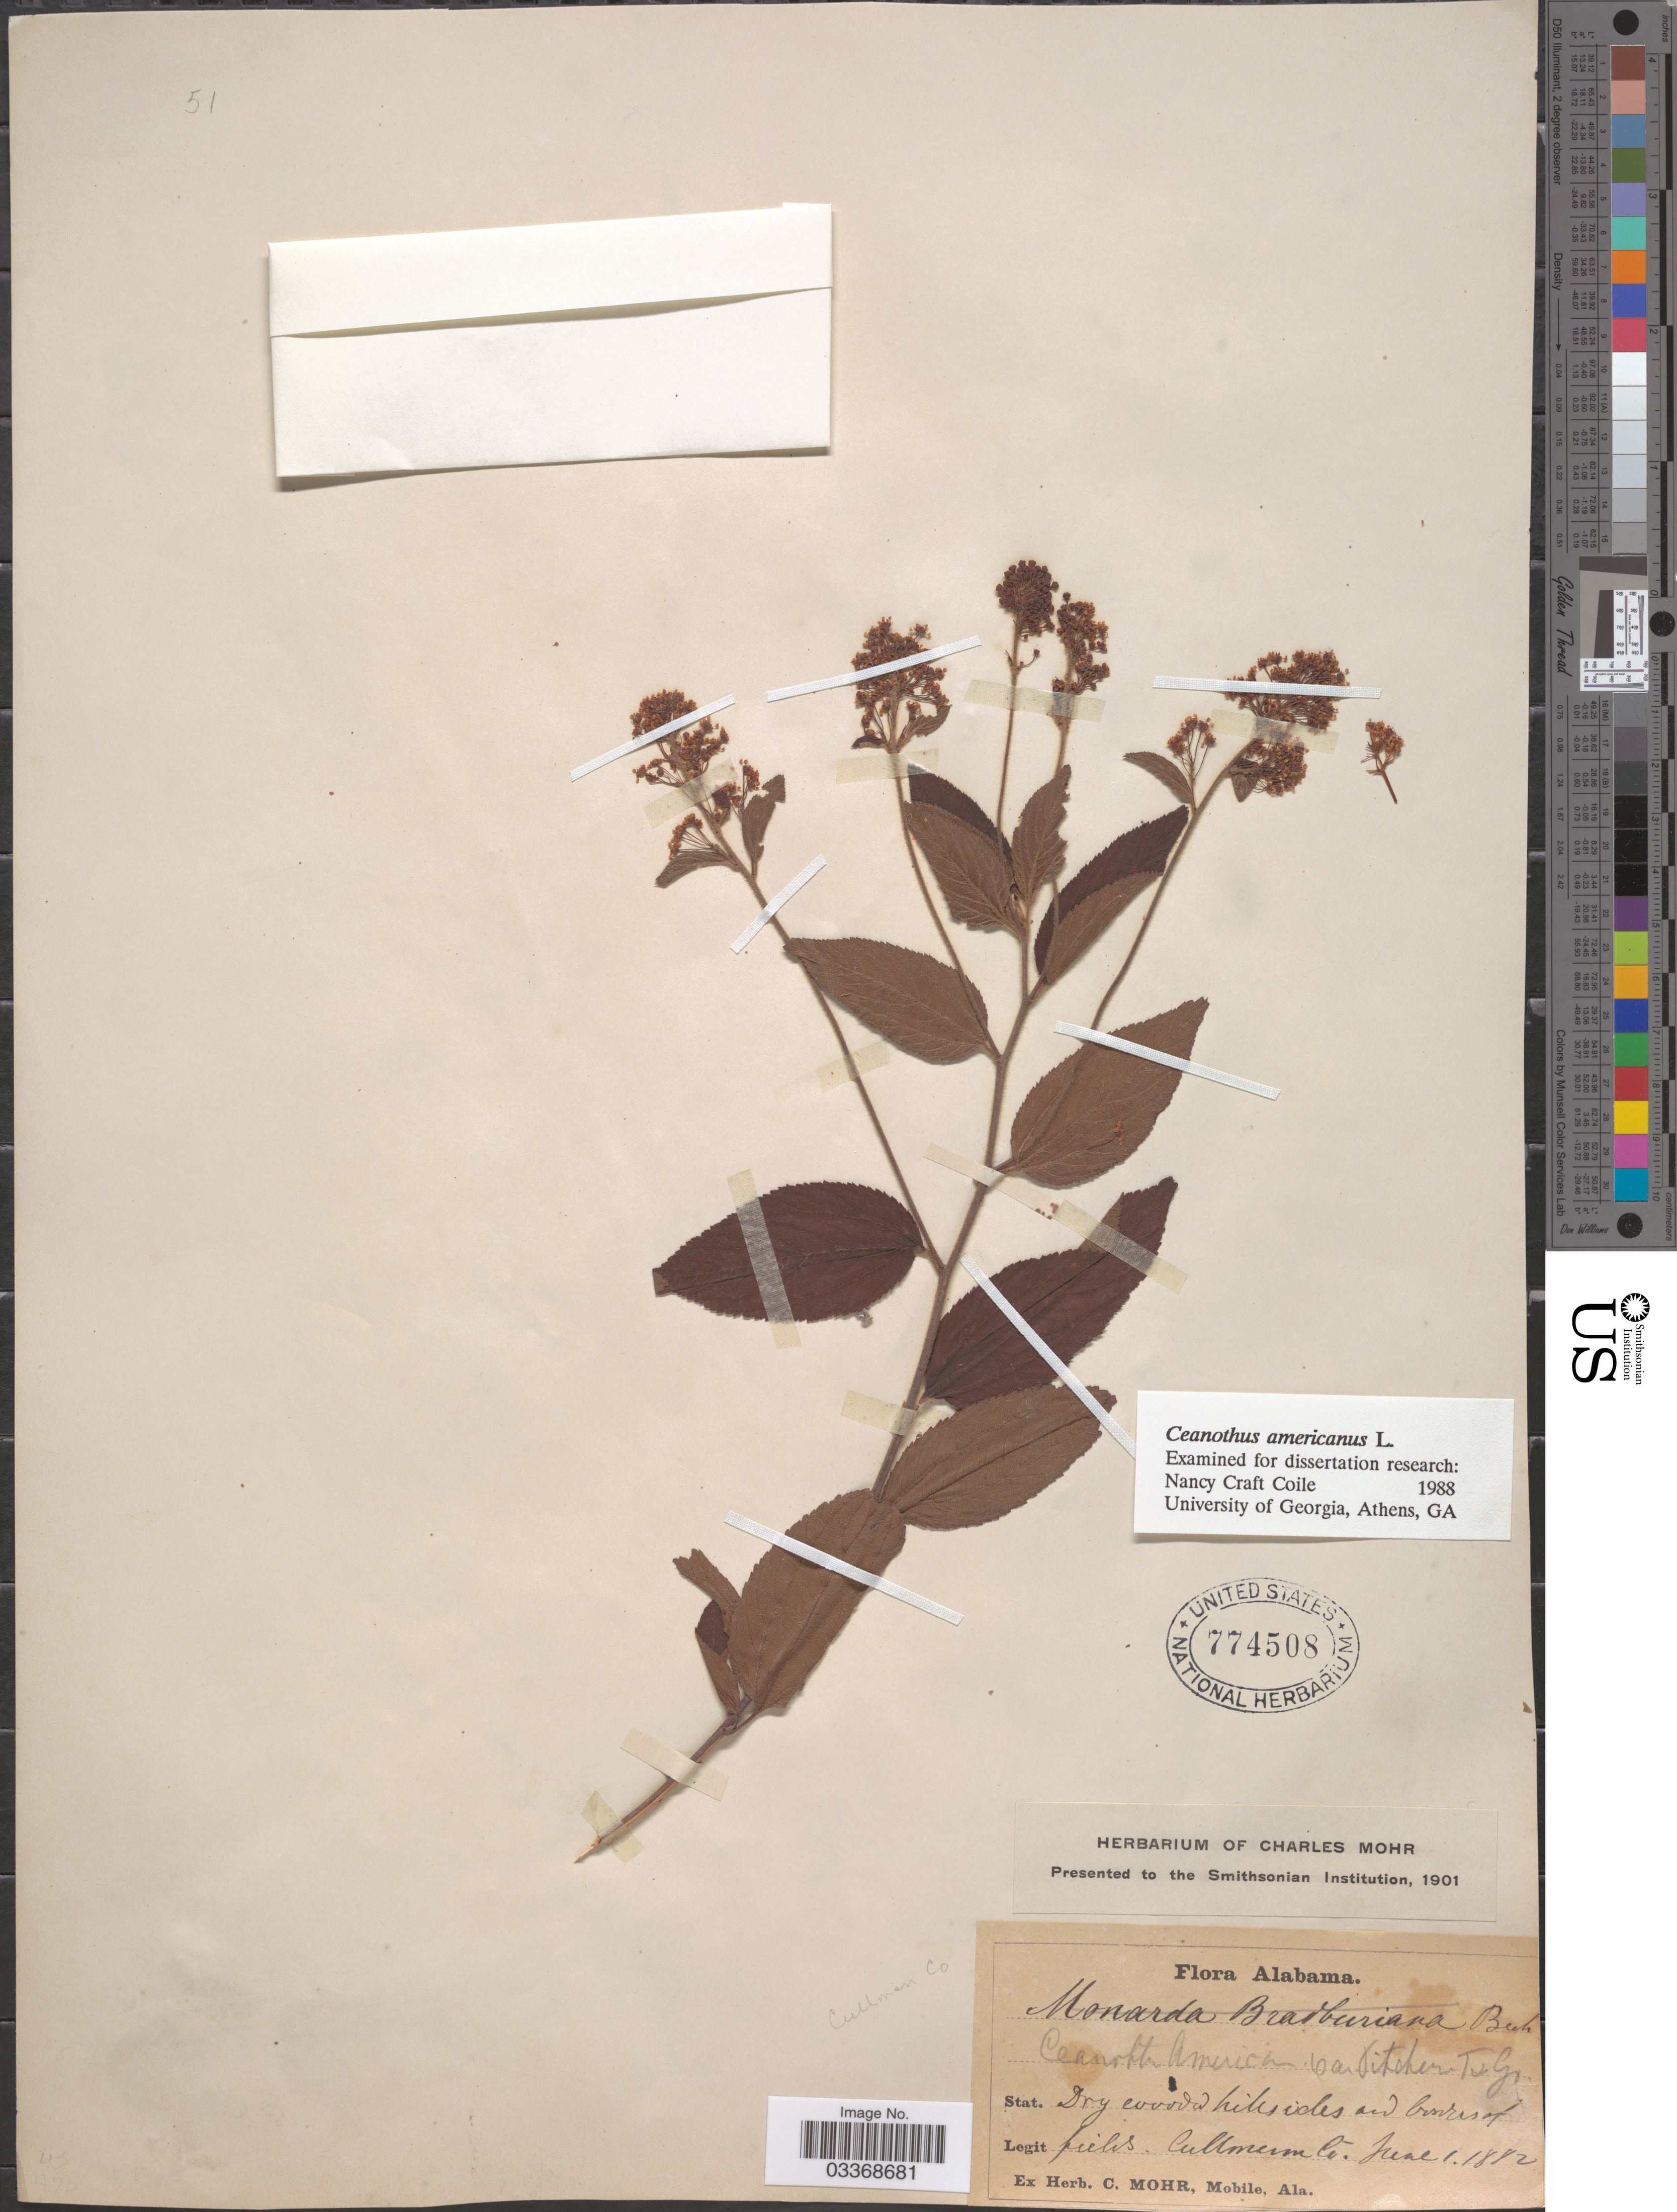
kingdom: Plantae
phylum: Tracheophyta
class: Magnoliopsida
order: Rosales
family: Rhamnaceae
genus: Ceanothus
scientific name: Ceanothus americanus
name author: L.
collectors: ex herb. Charles Mohr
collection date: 1882-06-01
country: United States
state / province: Alabama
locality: Cullman Co.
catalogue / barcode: US 774508